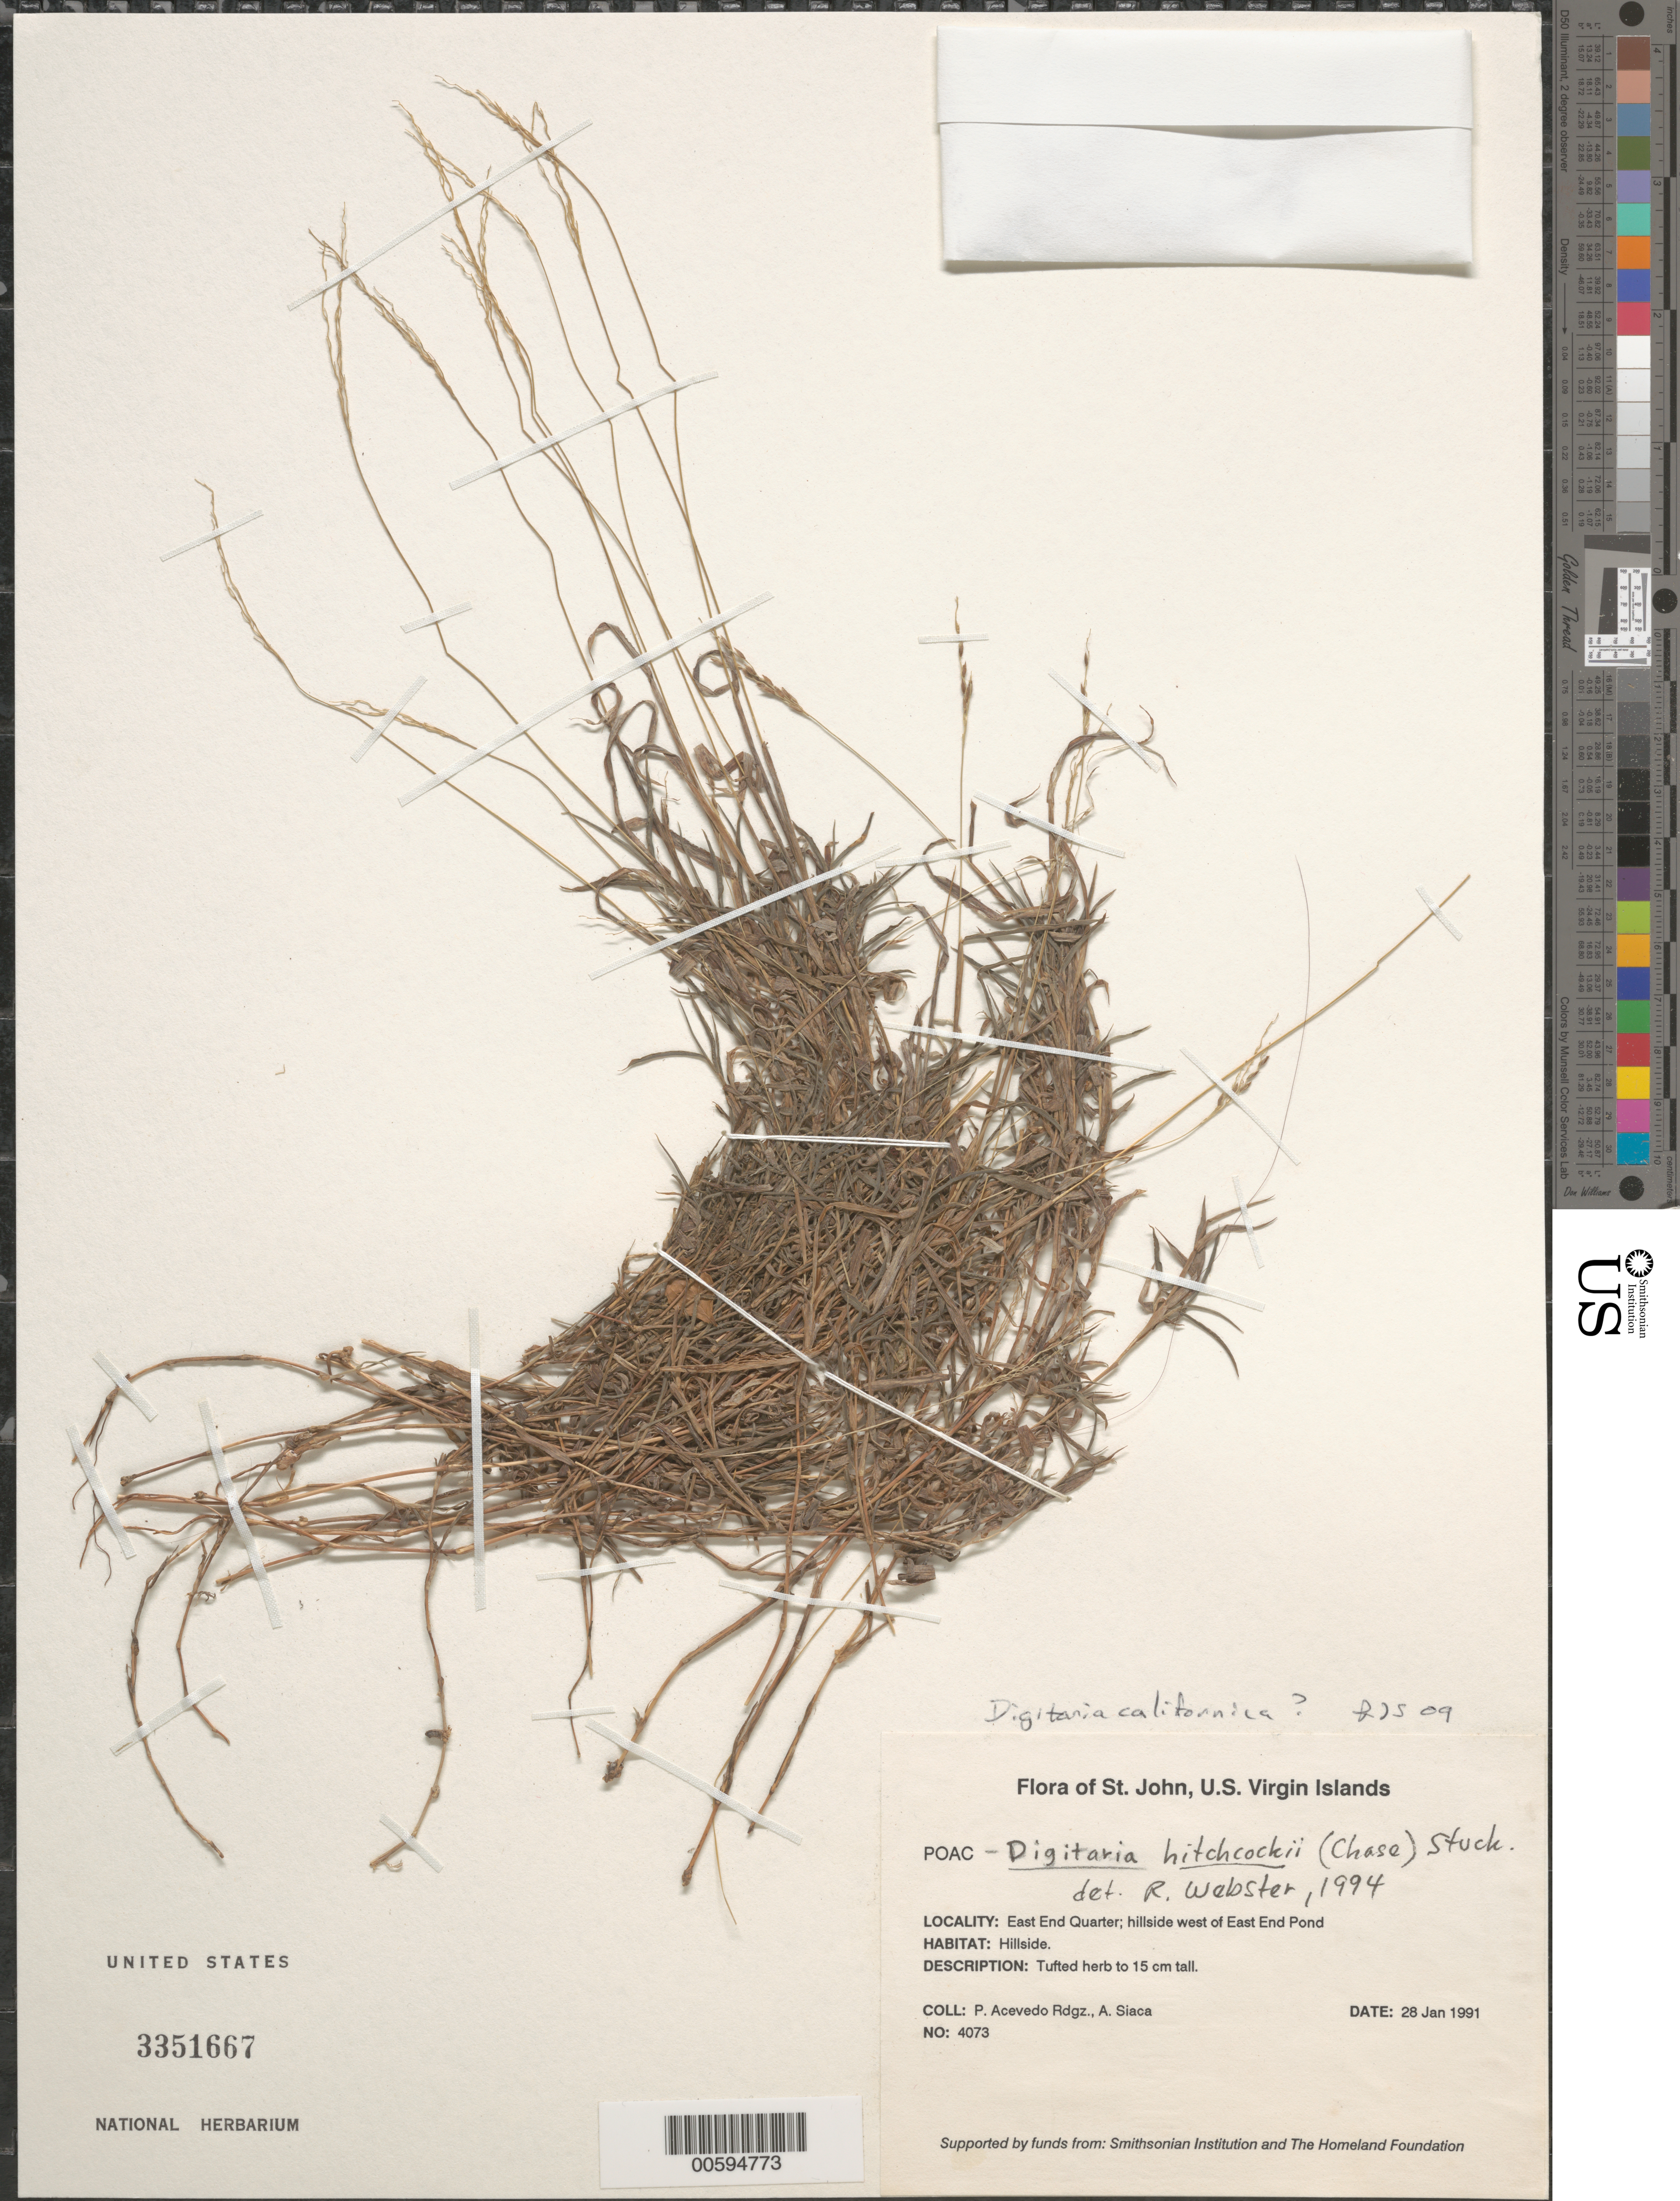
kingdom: Plantae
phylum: Tracheophyta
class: Liliopsida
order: Poales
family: Poaceae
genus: Digitaria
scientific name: Digitaria californica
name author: (Benth.) Henr.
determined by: Soreng, Robert J., Research Associate (BOT), Smithsonian Institution - National Museum of Natural History (UNITED STATES)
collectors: P. Acevedo-Rodr. & A. Siaca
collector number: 4073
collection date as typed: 28 Jan 1991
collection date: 1991-01-28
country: U.S. Virgin Islands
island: St. John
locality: East End Quarter; hillside west of East End Pond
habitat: Hillside.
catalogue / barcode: US 3351667